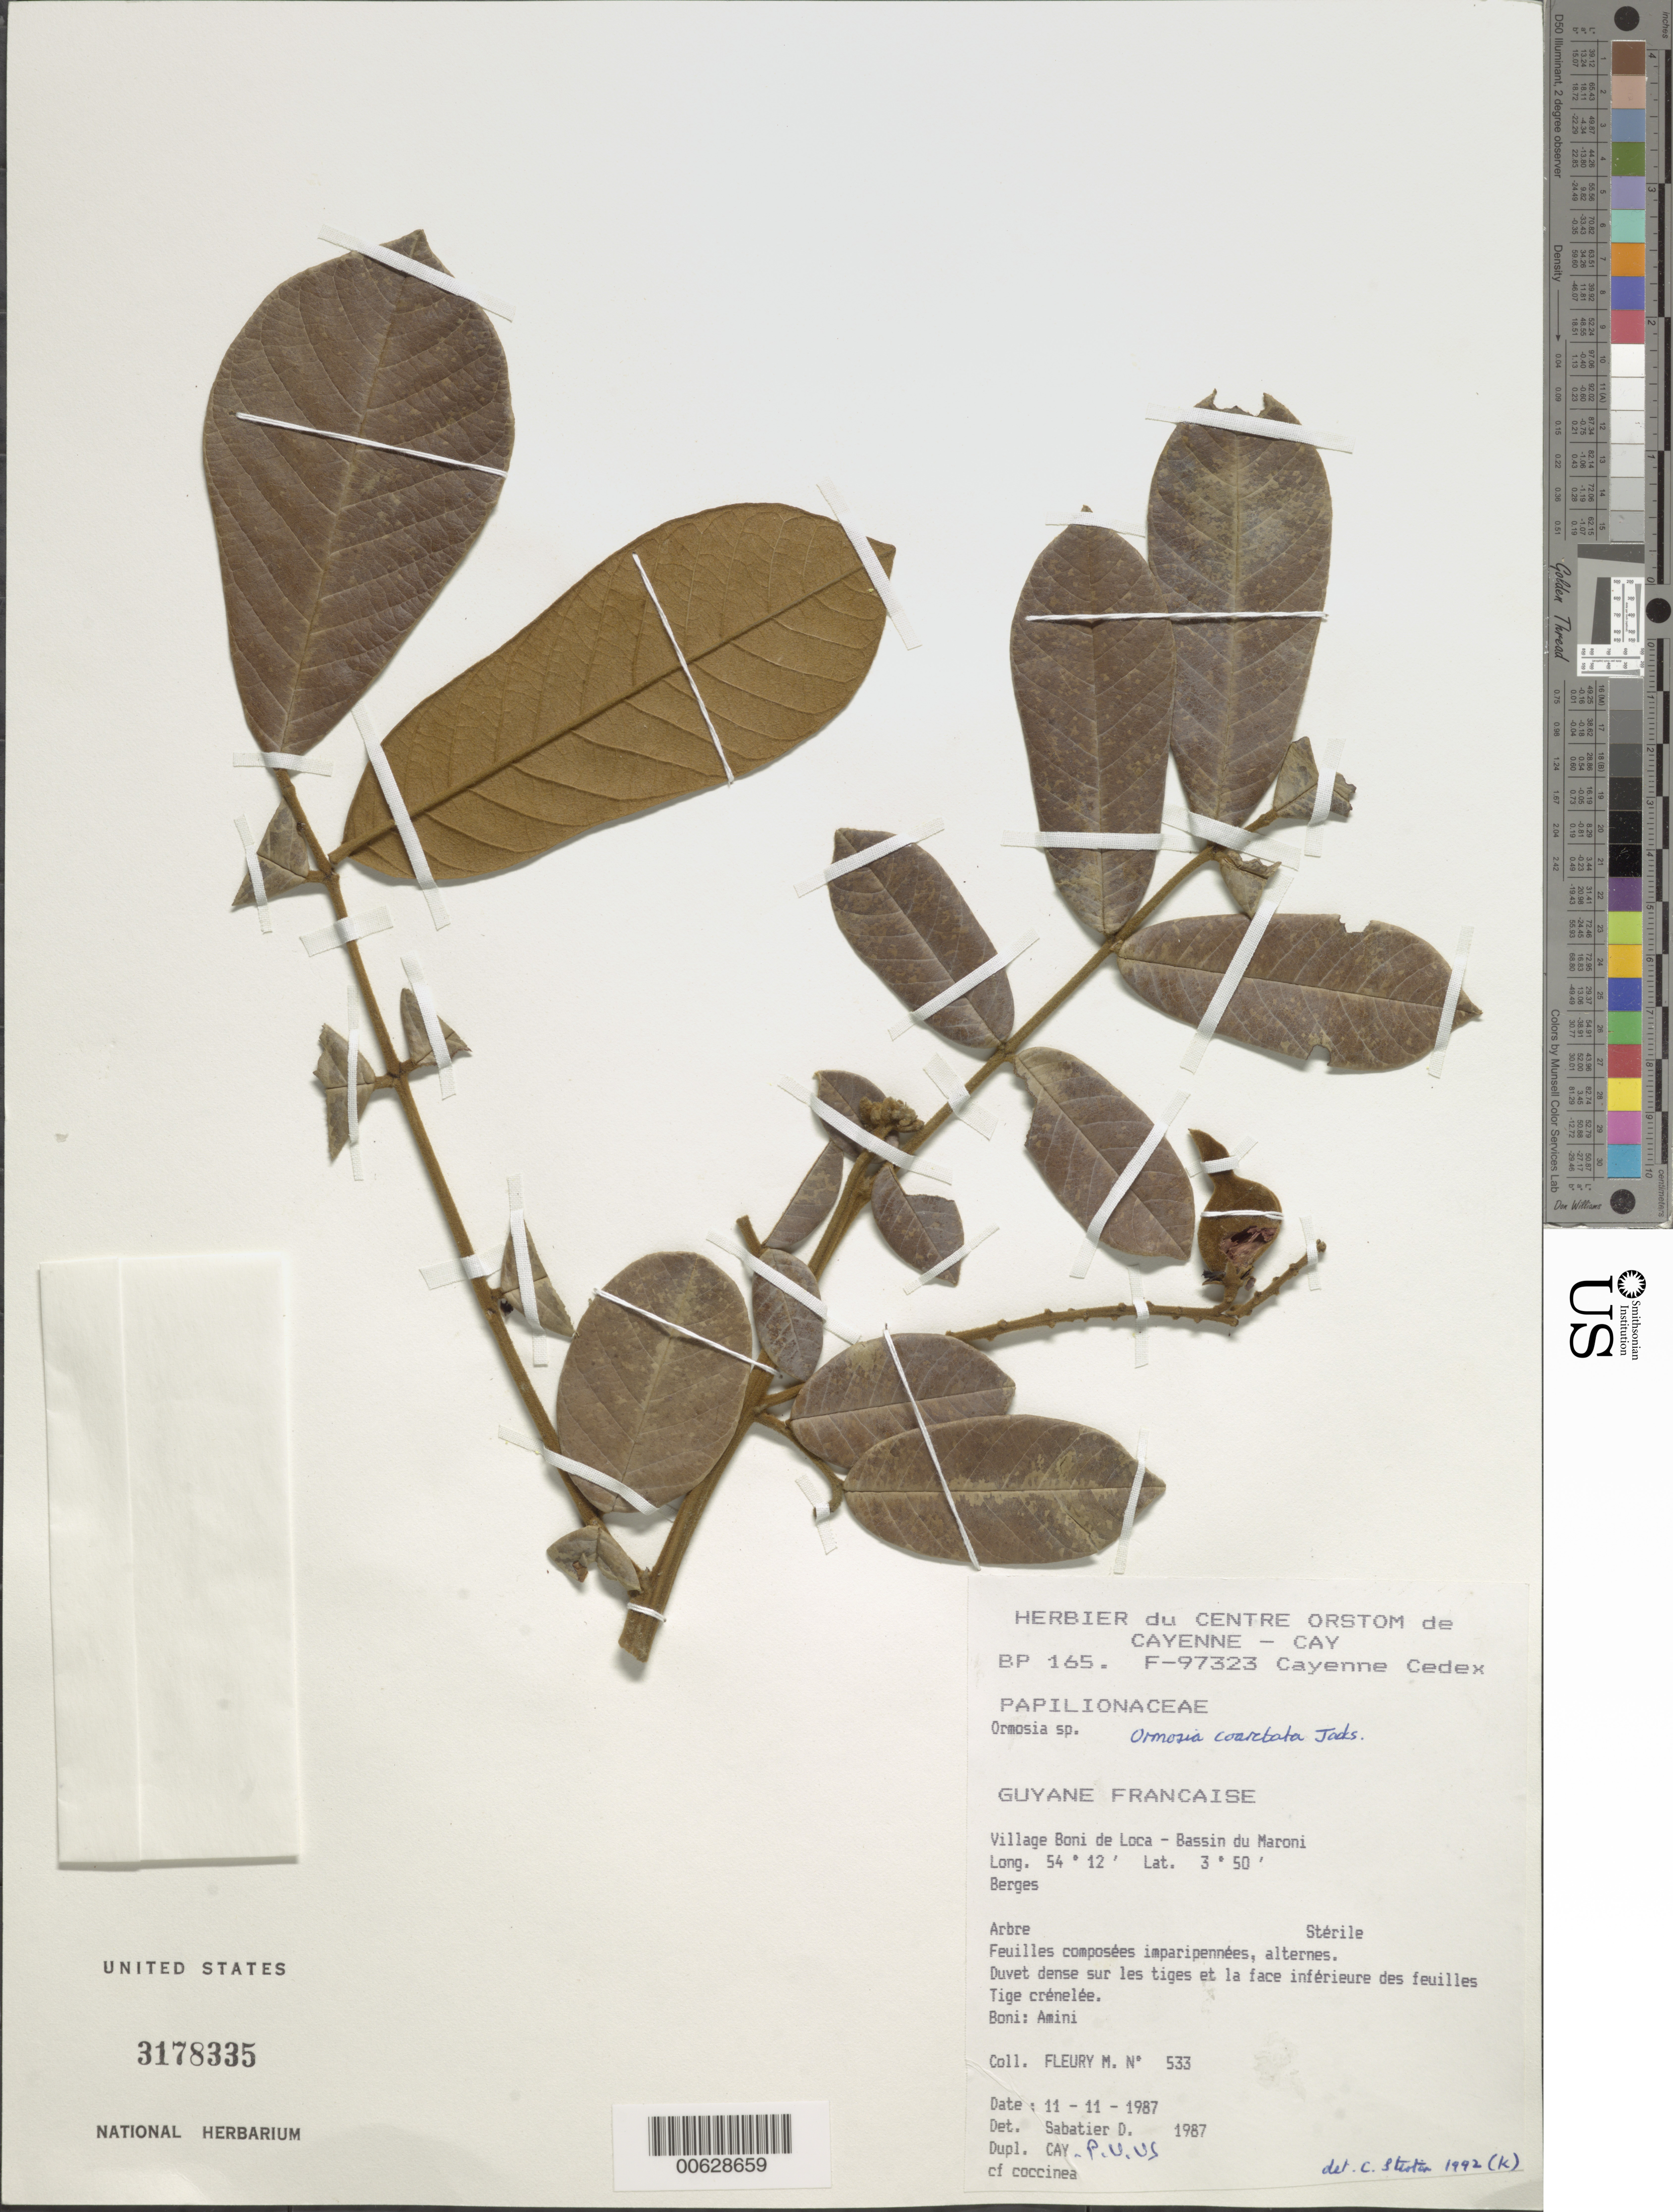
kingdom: Plantae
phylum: Tracheophyta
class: Magnoliopsida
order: Fabales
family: Fabaceae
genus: Ormosia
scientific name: Ormosia coarctata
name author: Jacks.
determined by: Stirton, Charles H.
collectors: M. Fleury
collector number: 533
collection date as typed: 11-Nov-87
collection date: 1987-11-11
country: French Guiana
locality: Village Boni de Loca, Bassin du Maroni - Lawa, Route de Bonami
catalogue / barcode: US 3178335